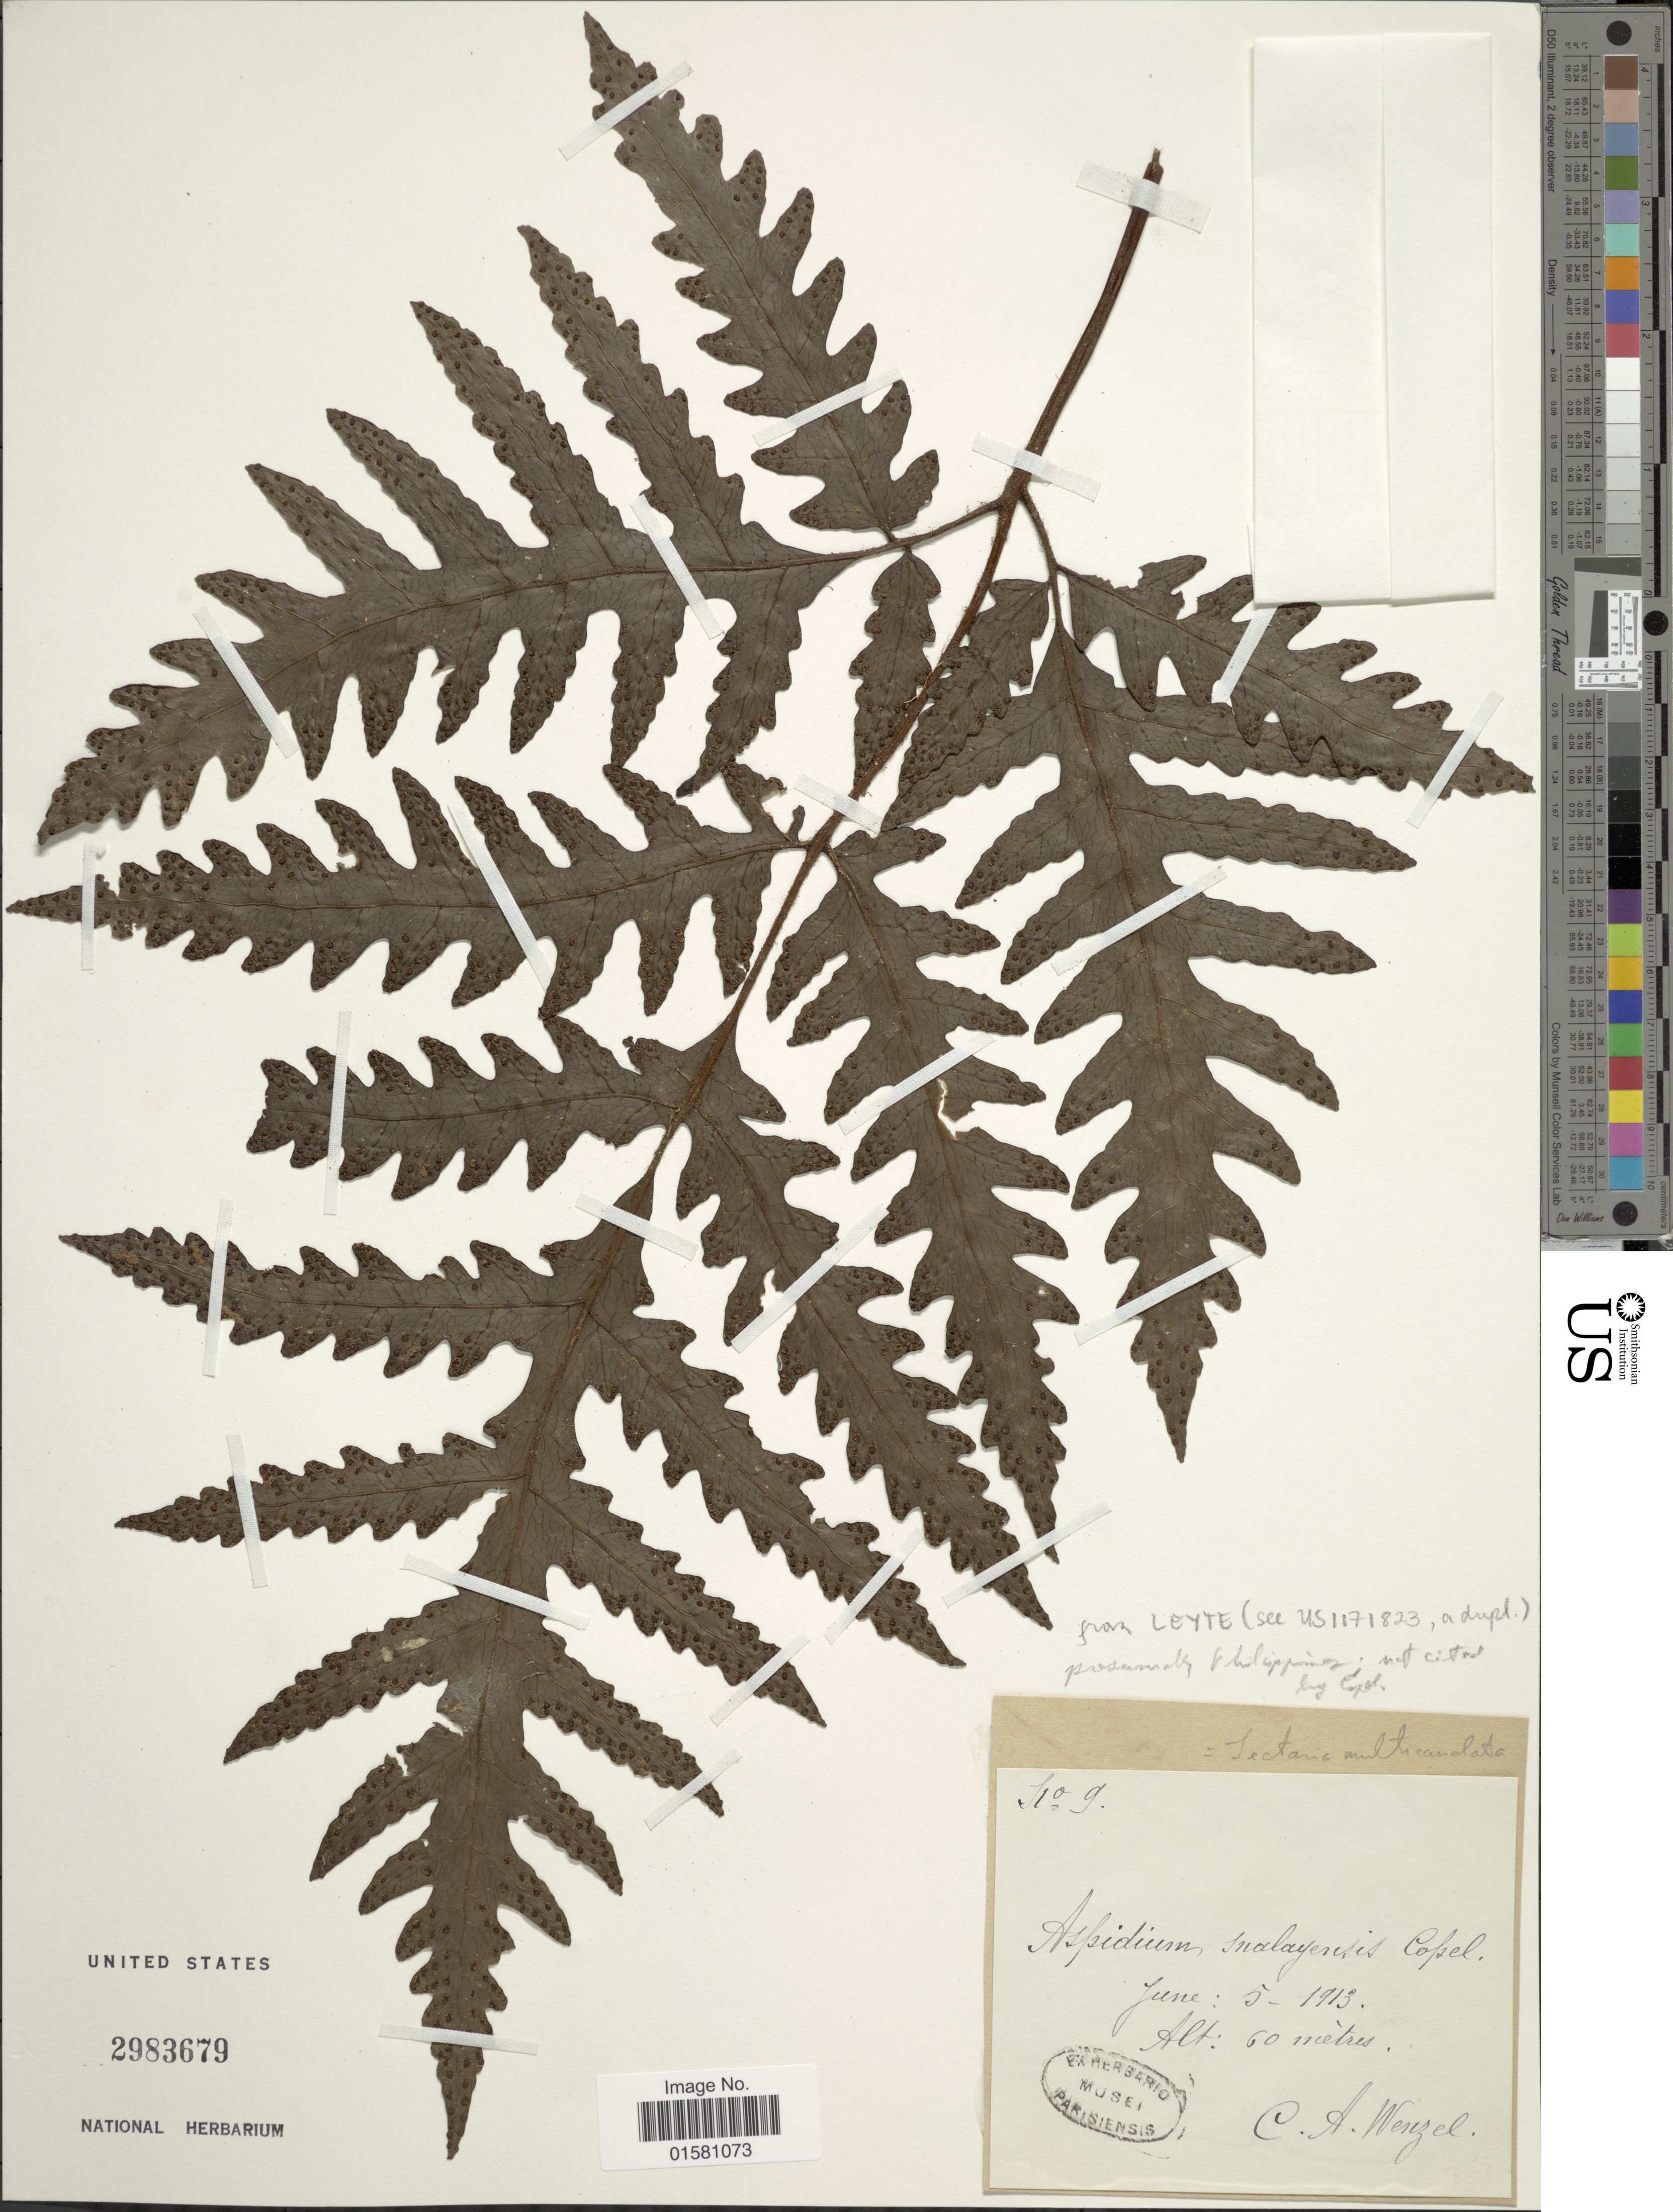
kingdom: Plantae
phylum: Tracheophyta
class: Polypodiopsida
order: Polypodiales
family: Tectariaceae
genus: Tectaria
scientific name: Tectaria griffithii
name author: (Baker) C. Chr.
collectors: C. Wenzel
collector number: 9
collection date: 1913-06-05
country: Philippines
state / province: Eastern Visayas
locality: Leyte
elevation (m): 60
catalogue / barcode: US 2983679